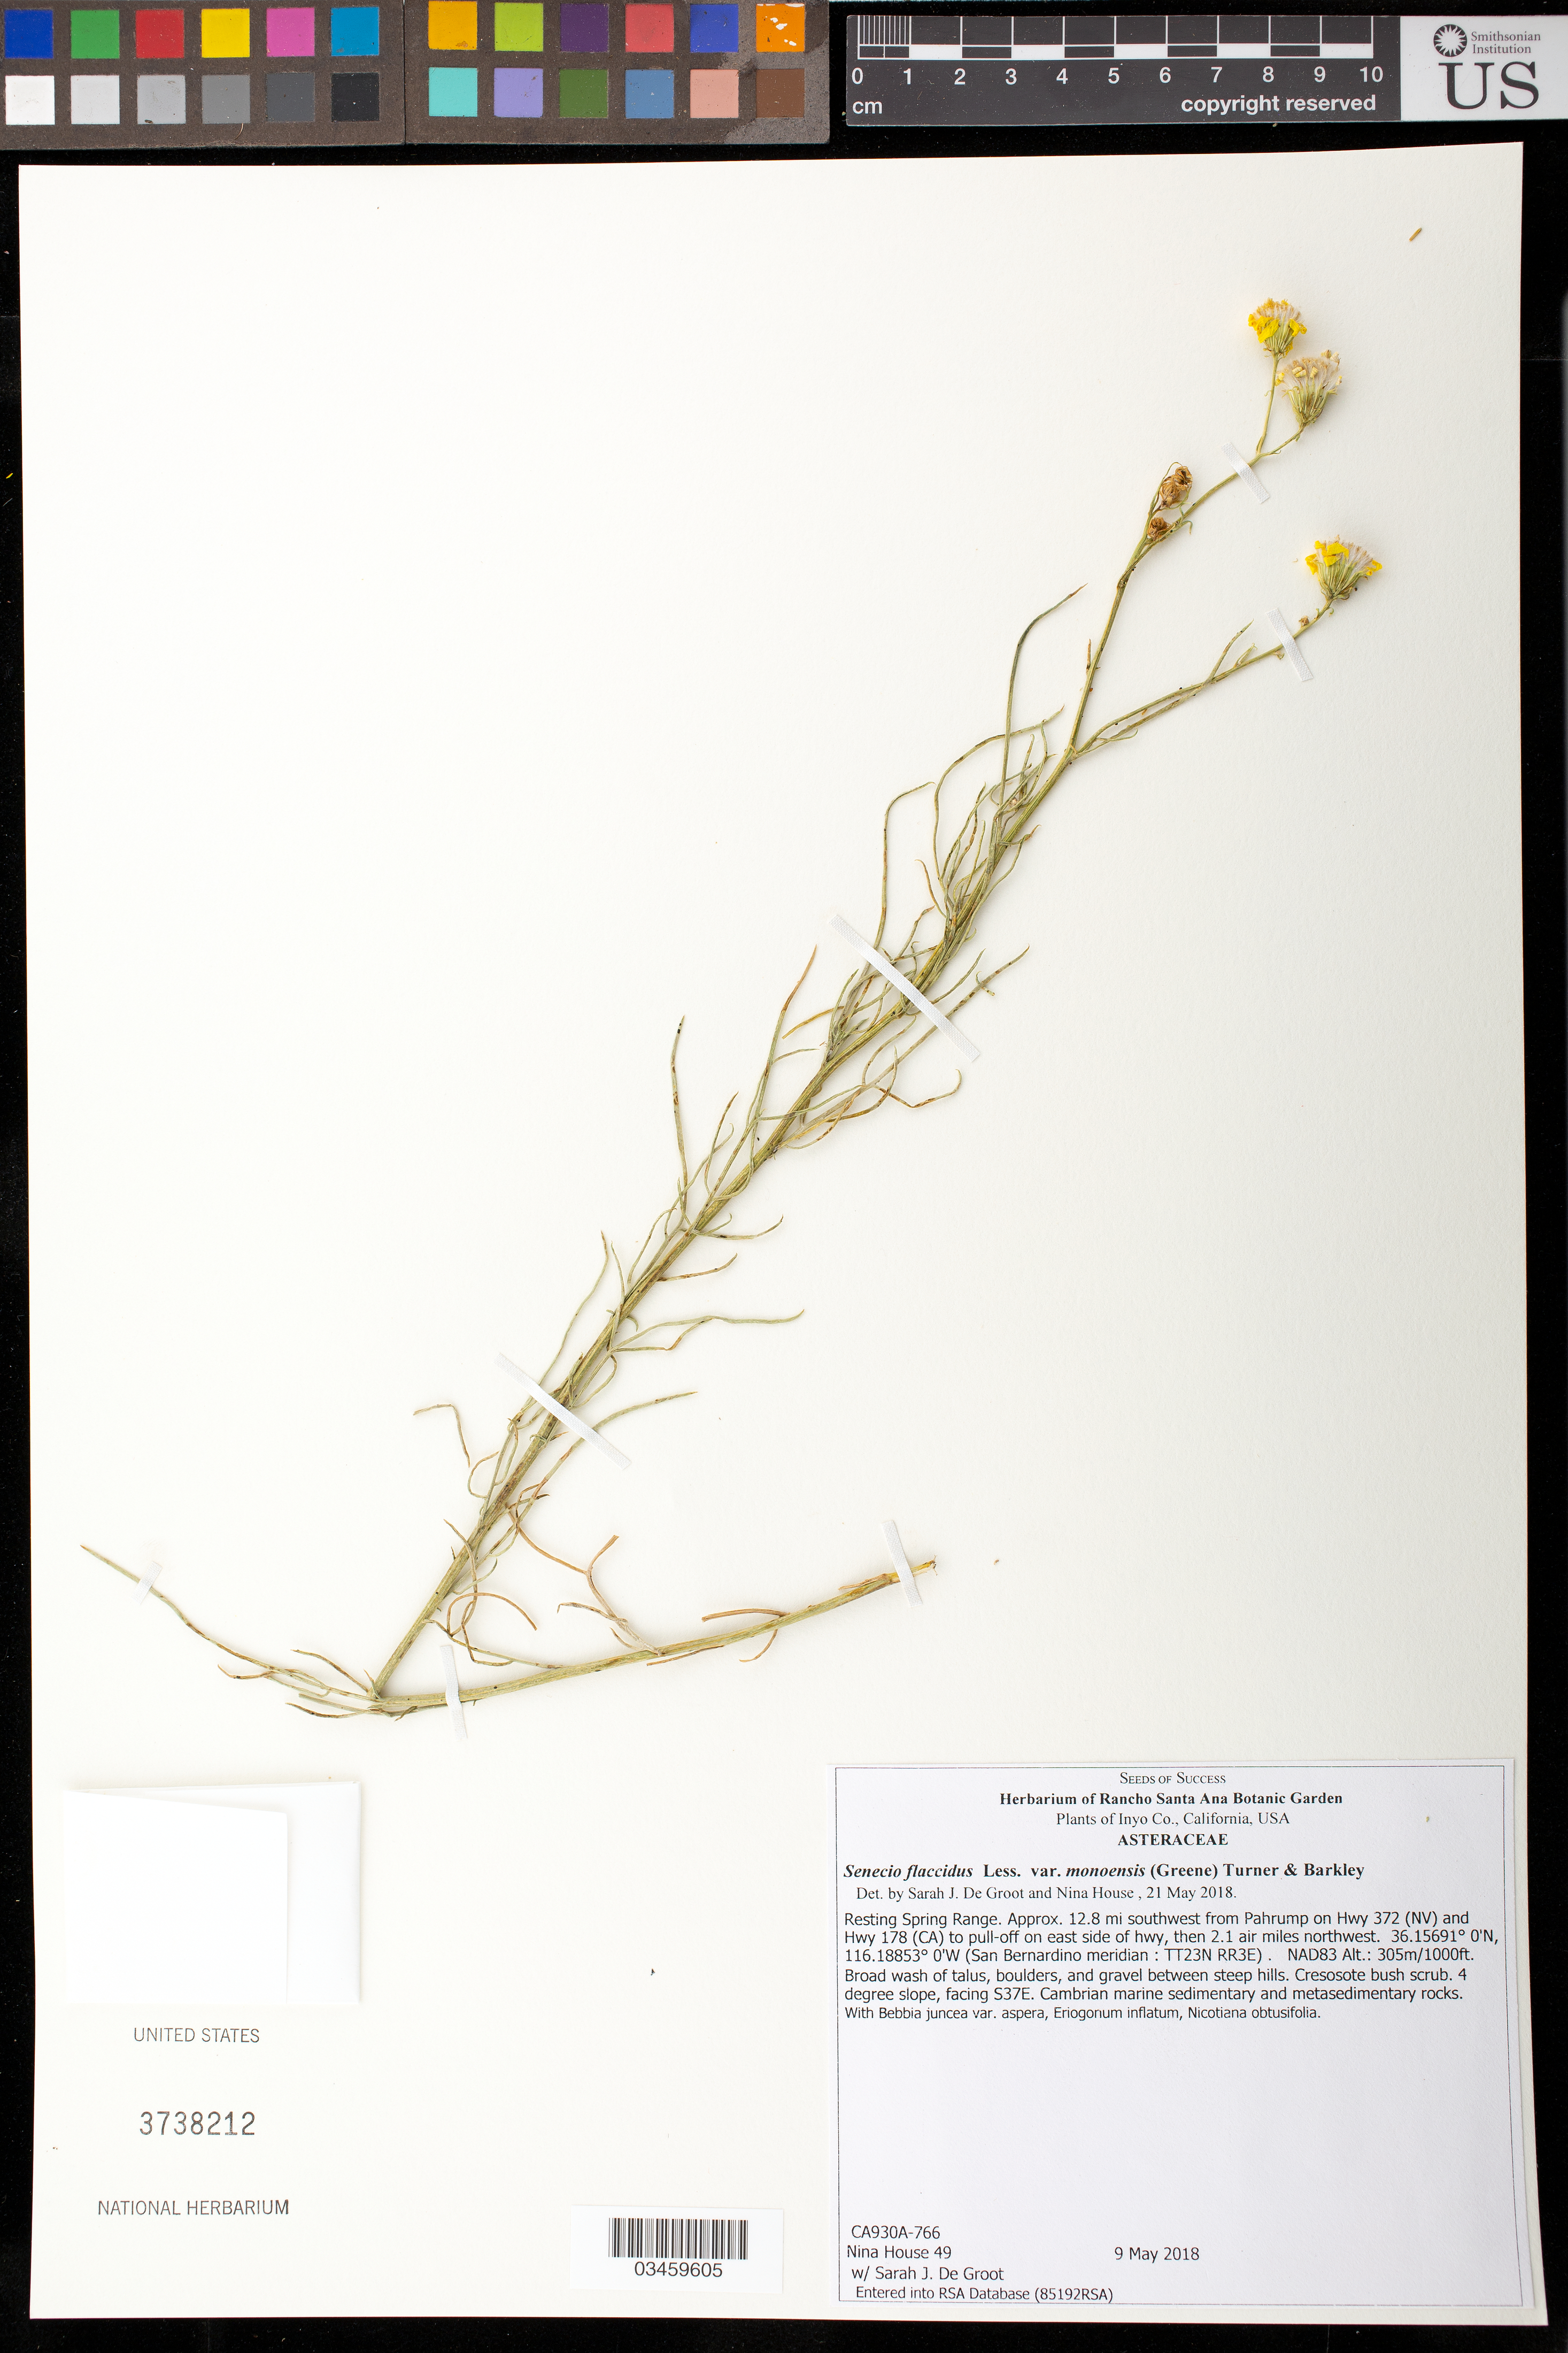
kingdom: Plantae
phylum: Tracheophyta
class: Magnoliopsida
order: Asterales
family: Asteraceae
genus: Senecio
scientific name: Senecio flaccidus var. monoensis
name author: (Greene) B.L. Turner & T.M. Barkley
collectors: N. House & S. De Groot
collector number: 49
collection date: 2018-05-09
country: United States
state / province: California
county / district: Inyo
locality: Resting Spring Range, 12.8 mi SW from Pahrump on Hwy 372 (NV) and Hwy 178 (CA) to pull-off on E side of Hwy, then 2.1 air mi NW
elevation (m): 305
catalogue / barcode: US 3738212